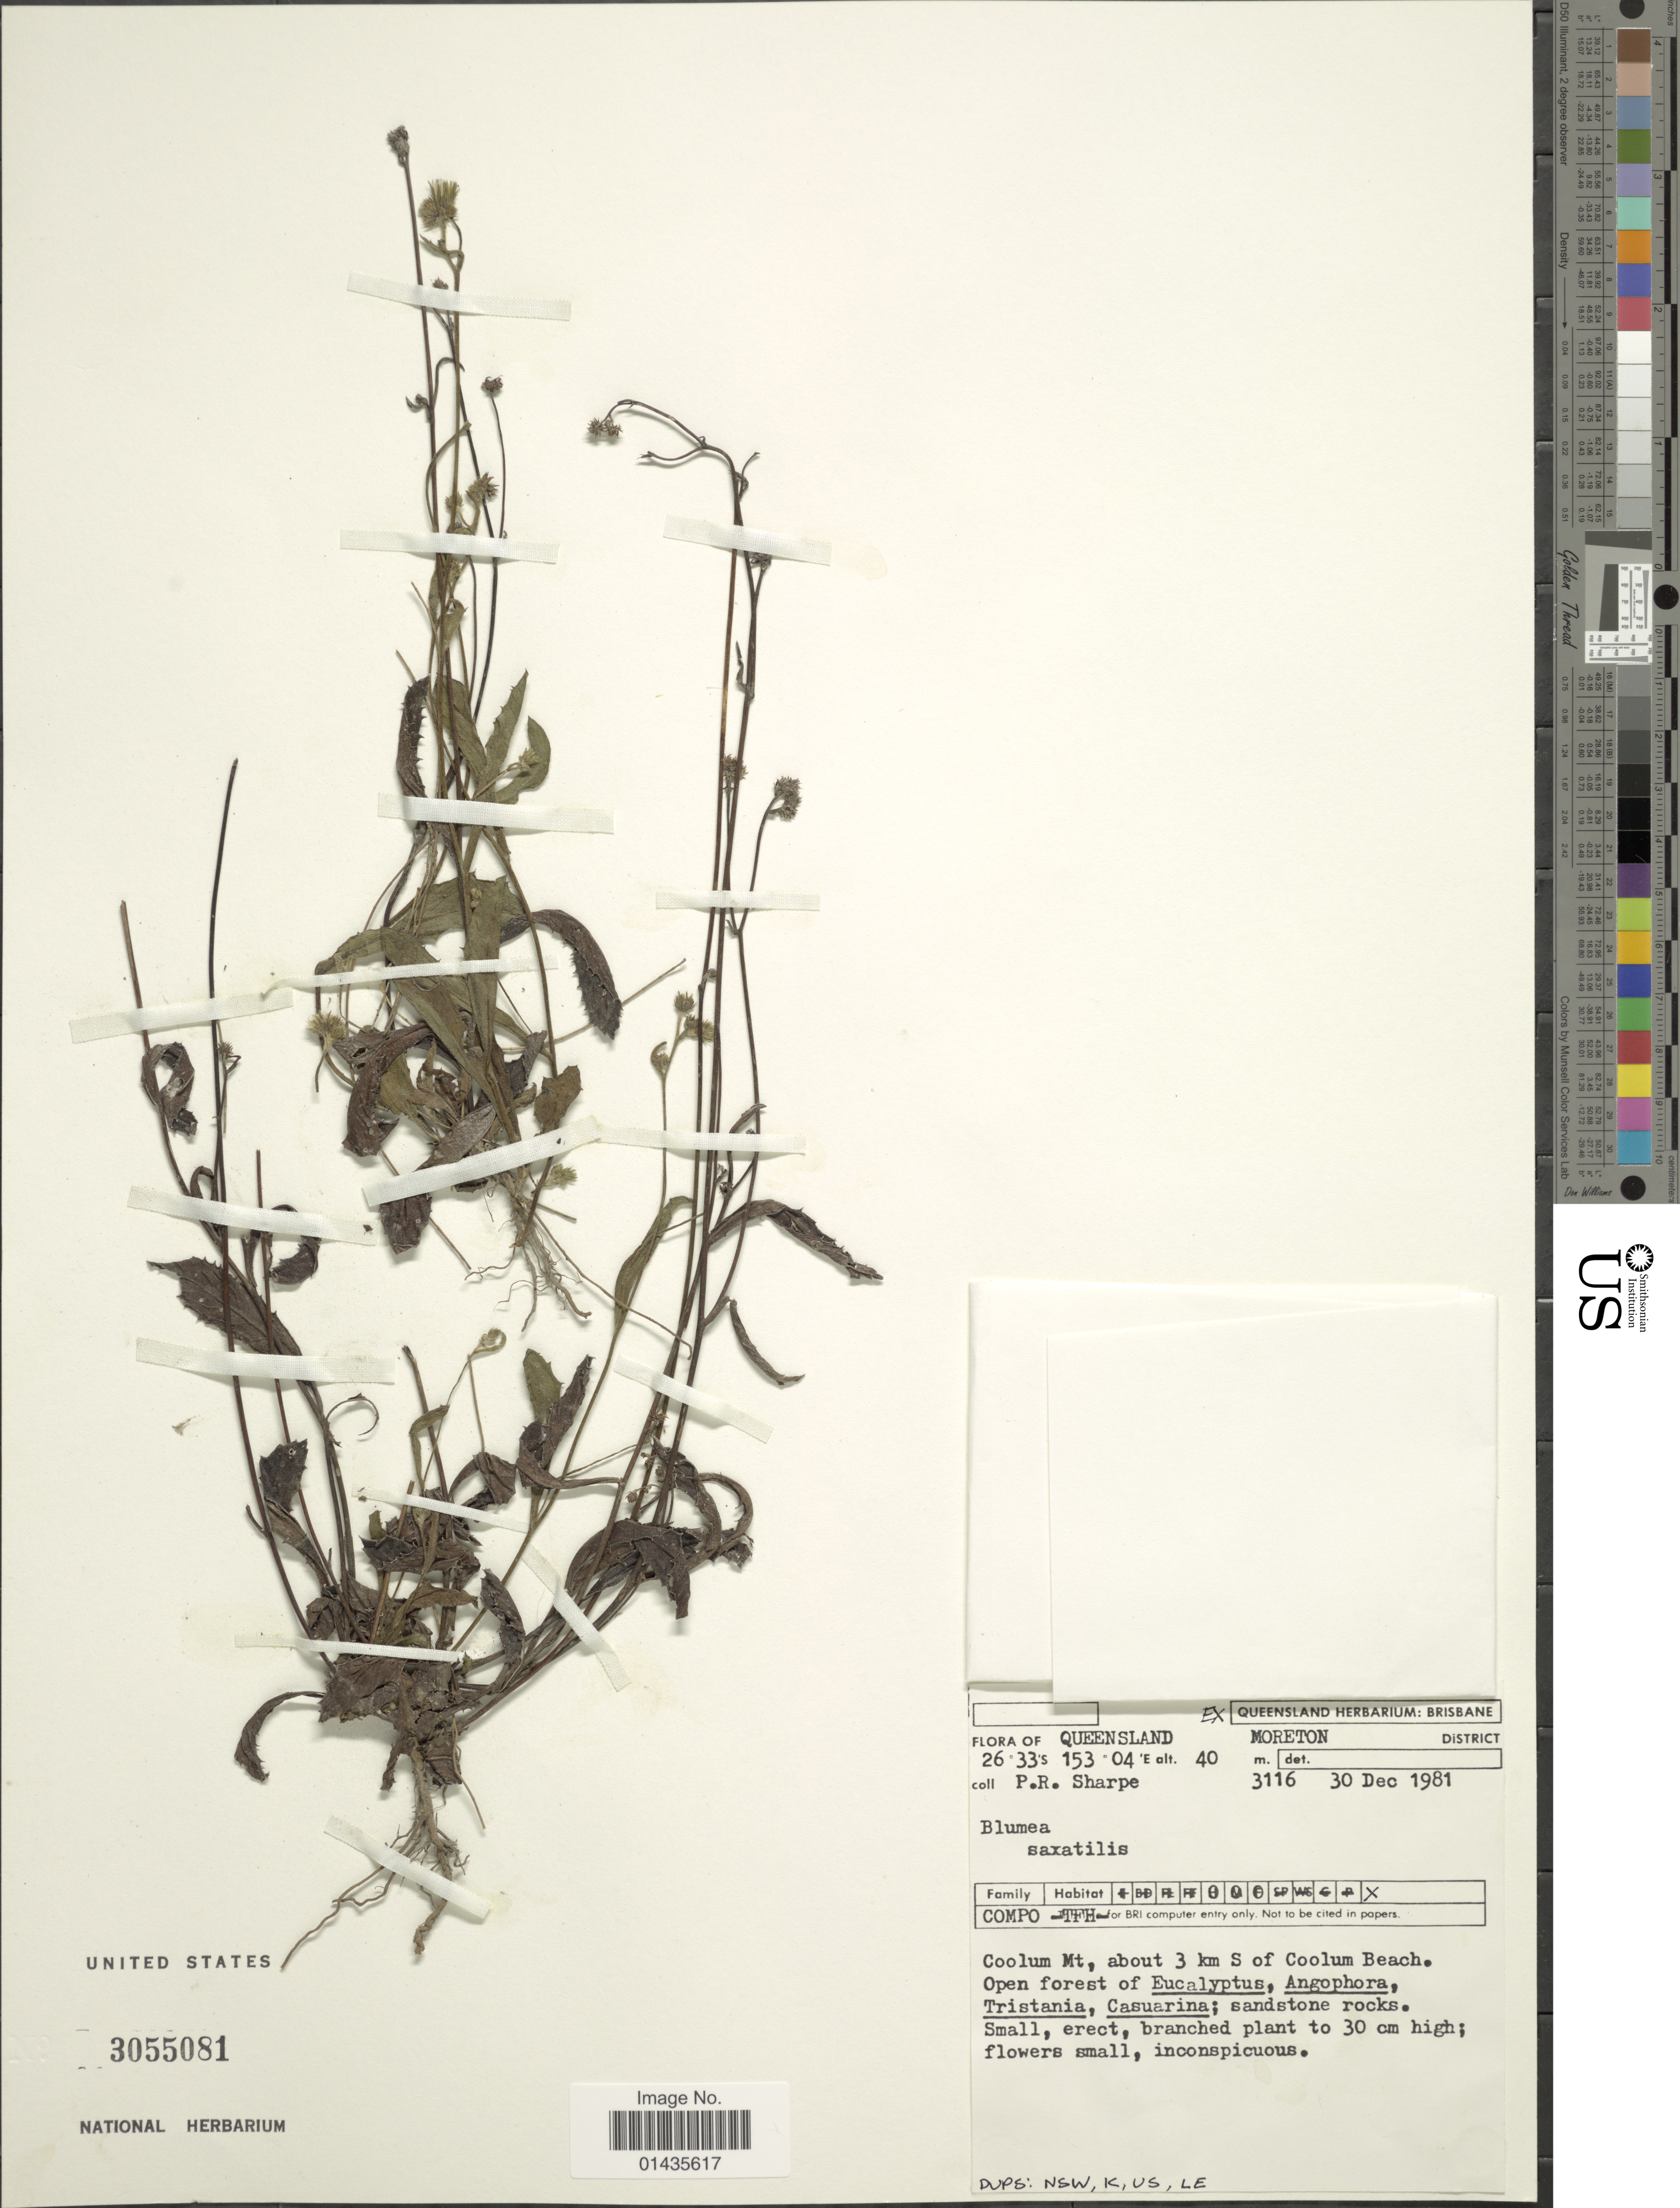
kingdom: Plantae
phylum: Tracheophyta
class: Magnoliopsida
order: Asterales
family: Asteraceae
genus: Blumea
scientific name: Blumea saxatilis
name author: Zoll. & Moritzi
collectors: P. Sharpe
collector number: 3116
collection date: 1981-12-30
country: Australia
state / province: Queensland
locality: Moreton District, Coolum Mt, about 3 km S of Coolum Beach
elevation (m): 40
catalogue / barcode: US 3055081